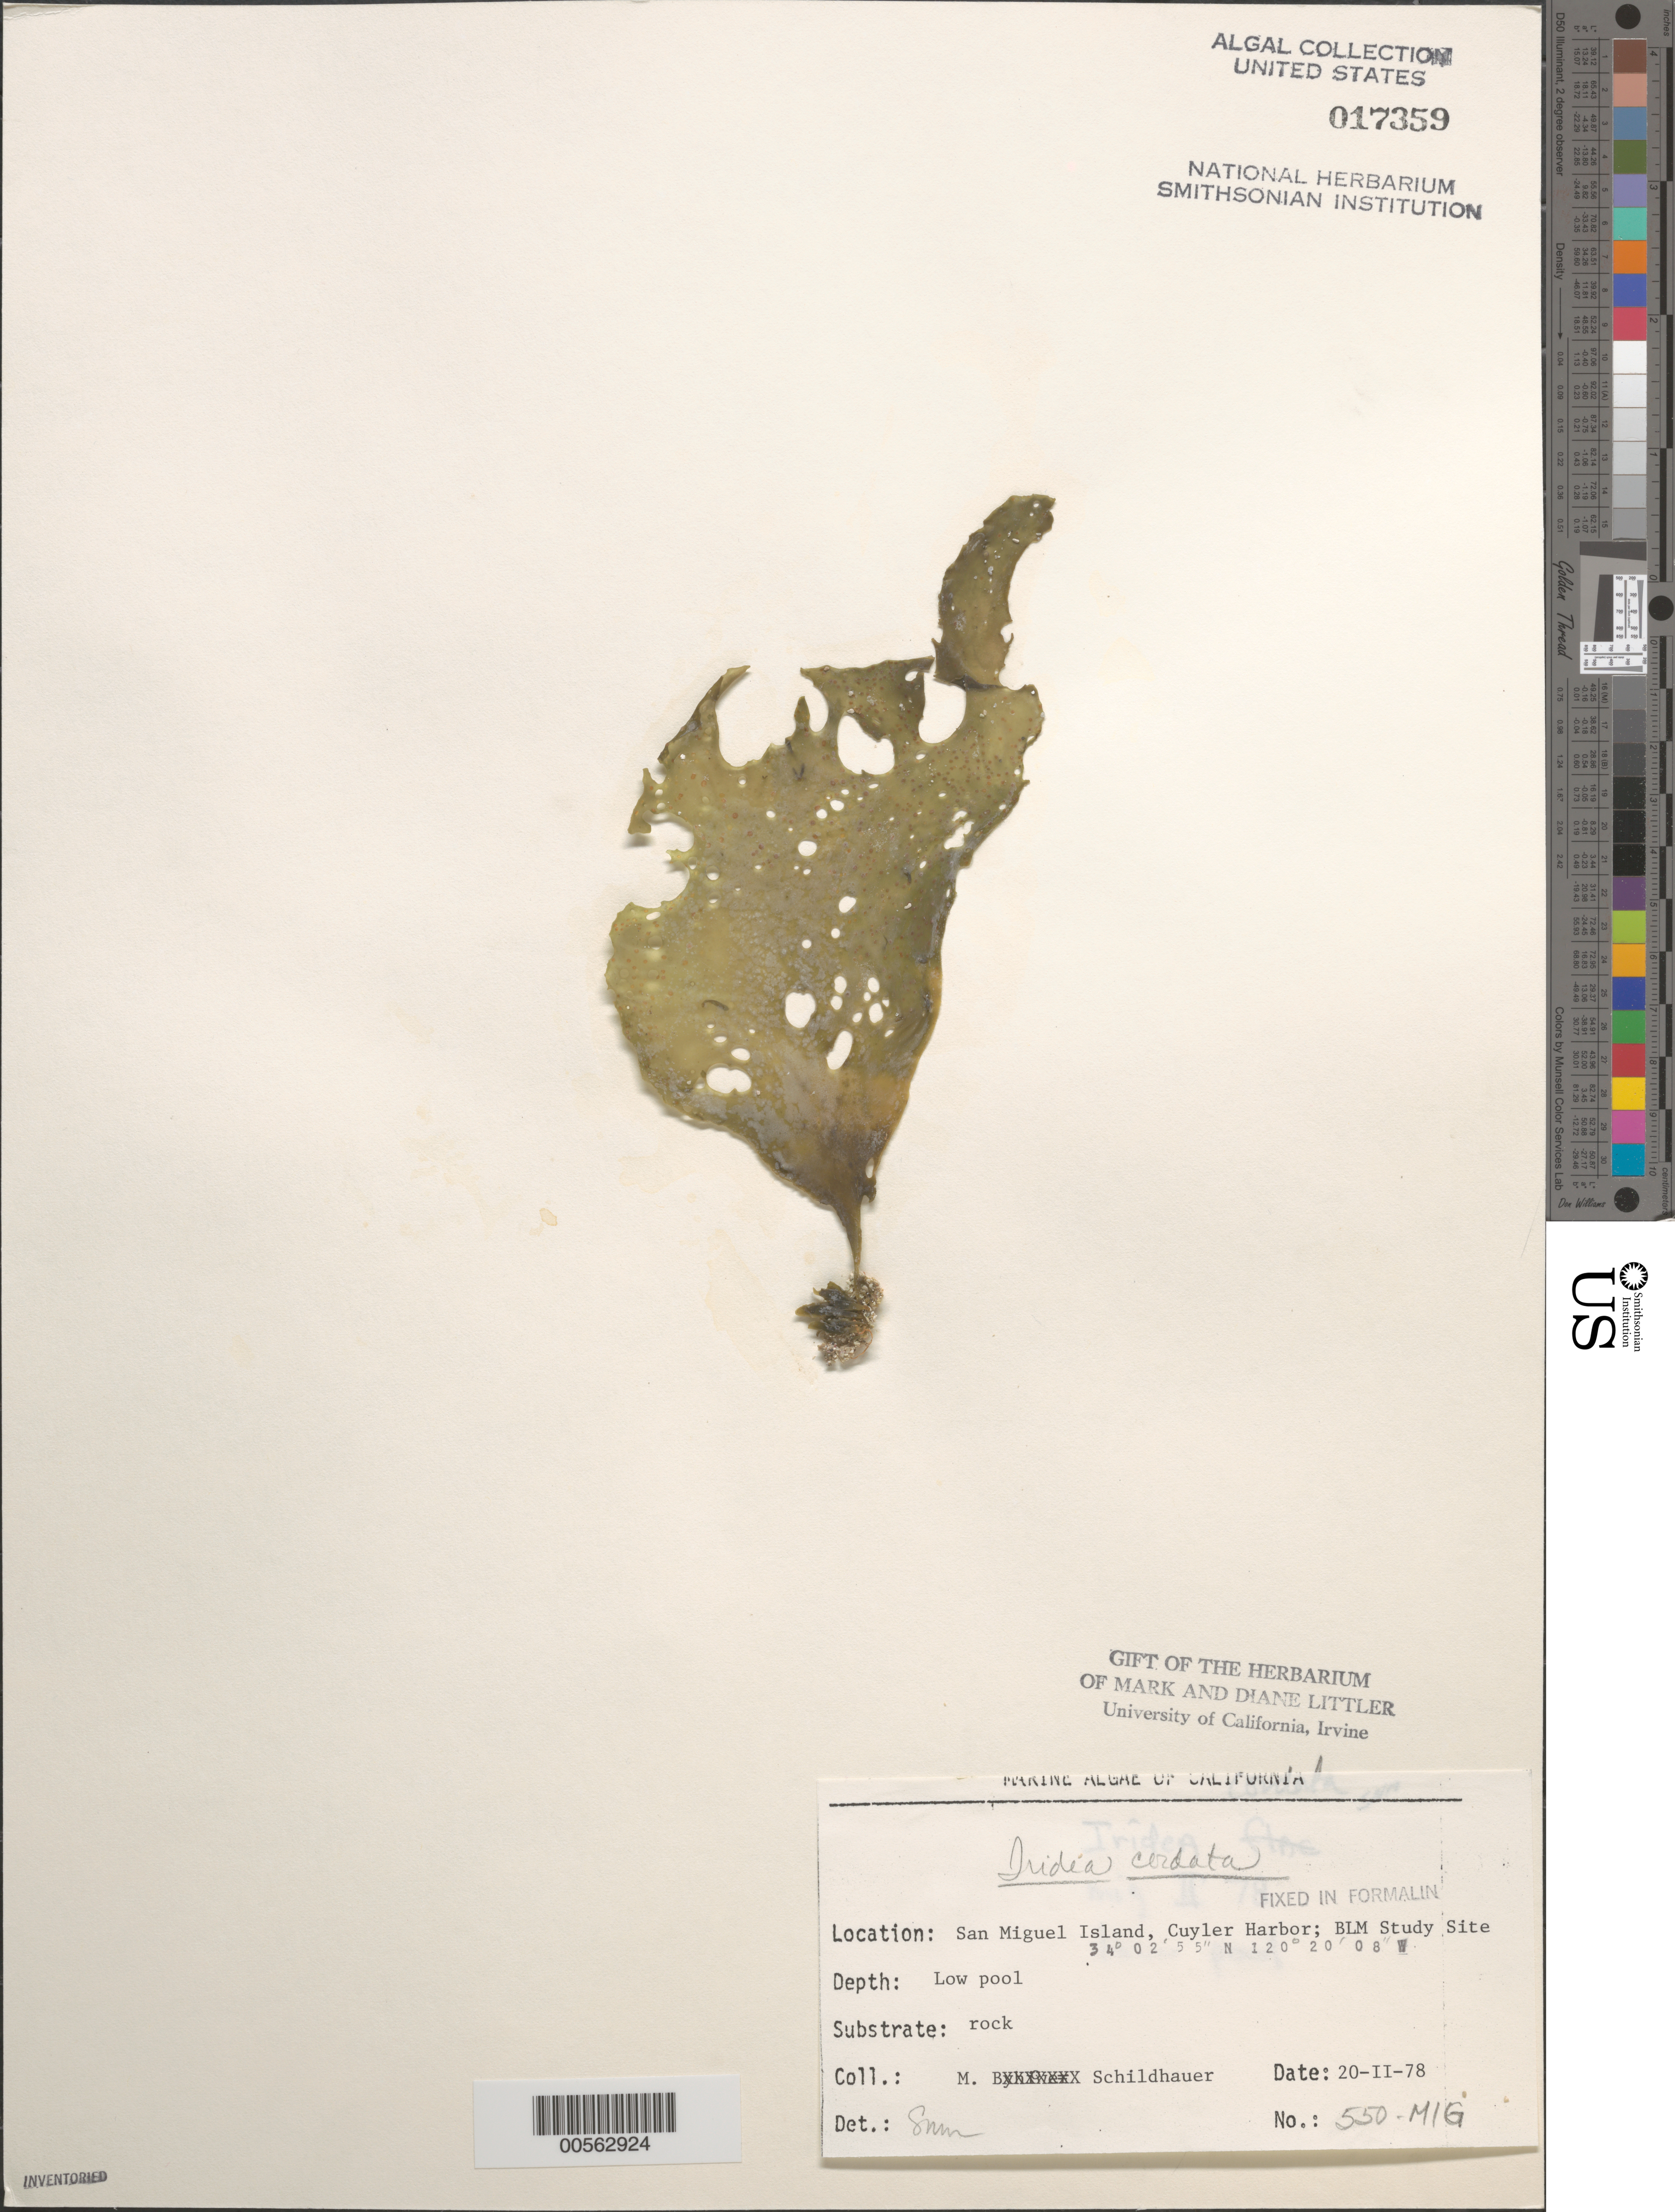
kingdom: Plantae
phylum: Rhodophyta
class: Florideophyceae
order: Gigartinales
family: Gigartinaceae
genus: Iridaea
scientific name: Iridaea cordata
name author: (Turner) Bory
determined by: Murray, S. N.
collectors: M. Schildhauer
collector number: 550-mig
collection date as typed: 20 Feb 1978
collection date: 1978-02-20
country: United States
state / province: California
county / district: Santa Barbara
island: San Miguel Island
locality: Cuyler Harbor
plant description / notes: BLM-SOCALBIGHT Rocky Intertidal Survey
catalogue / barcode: US 17359